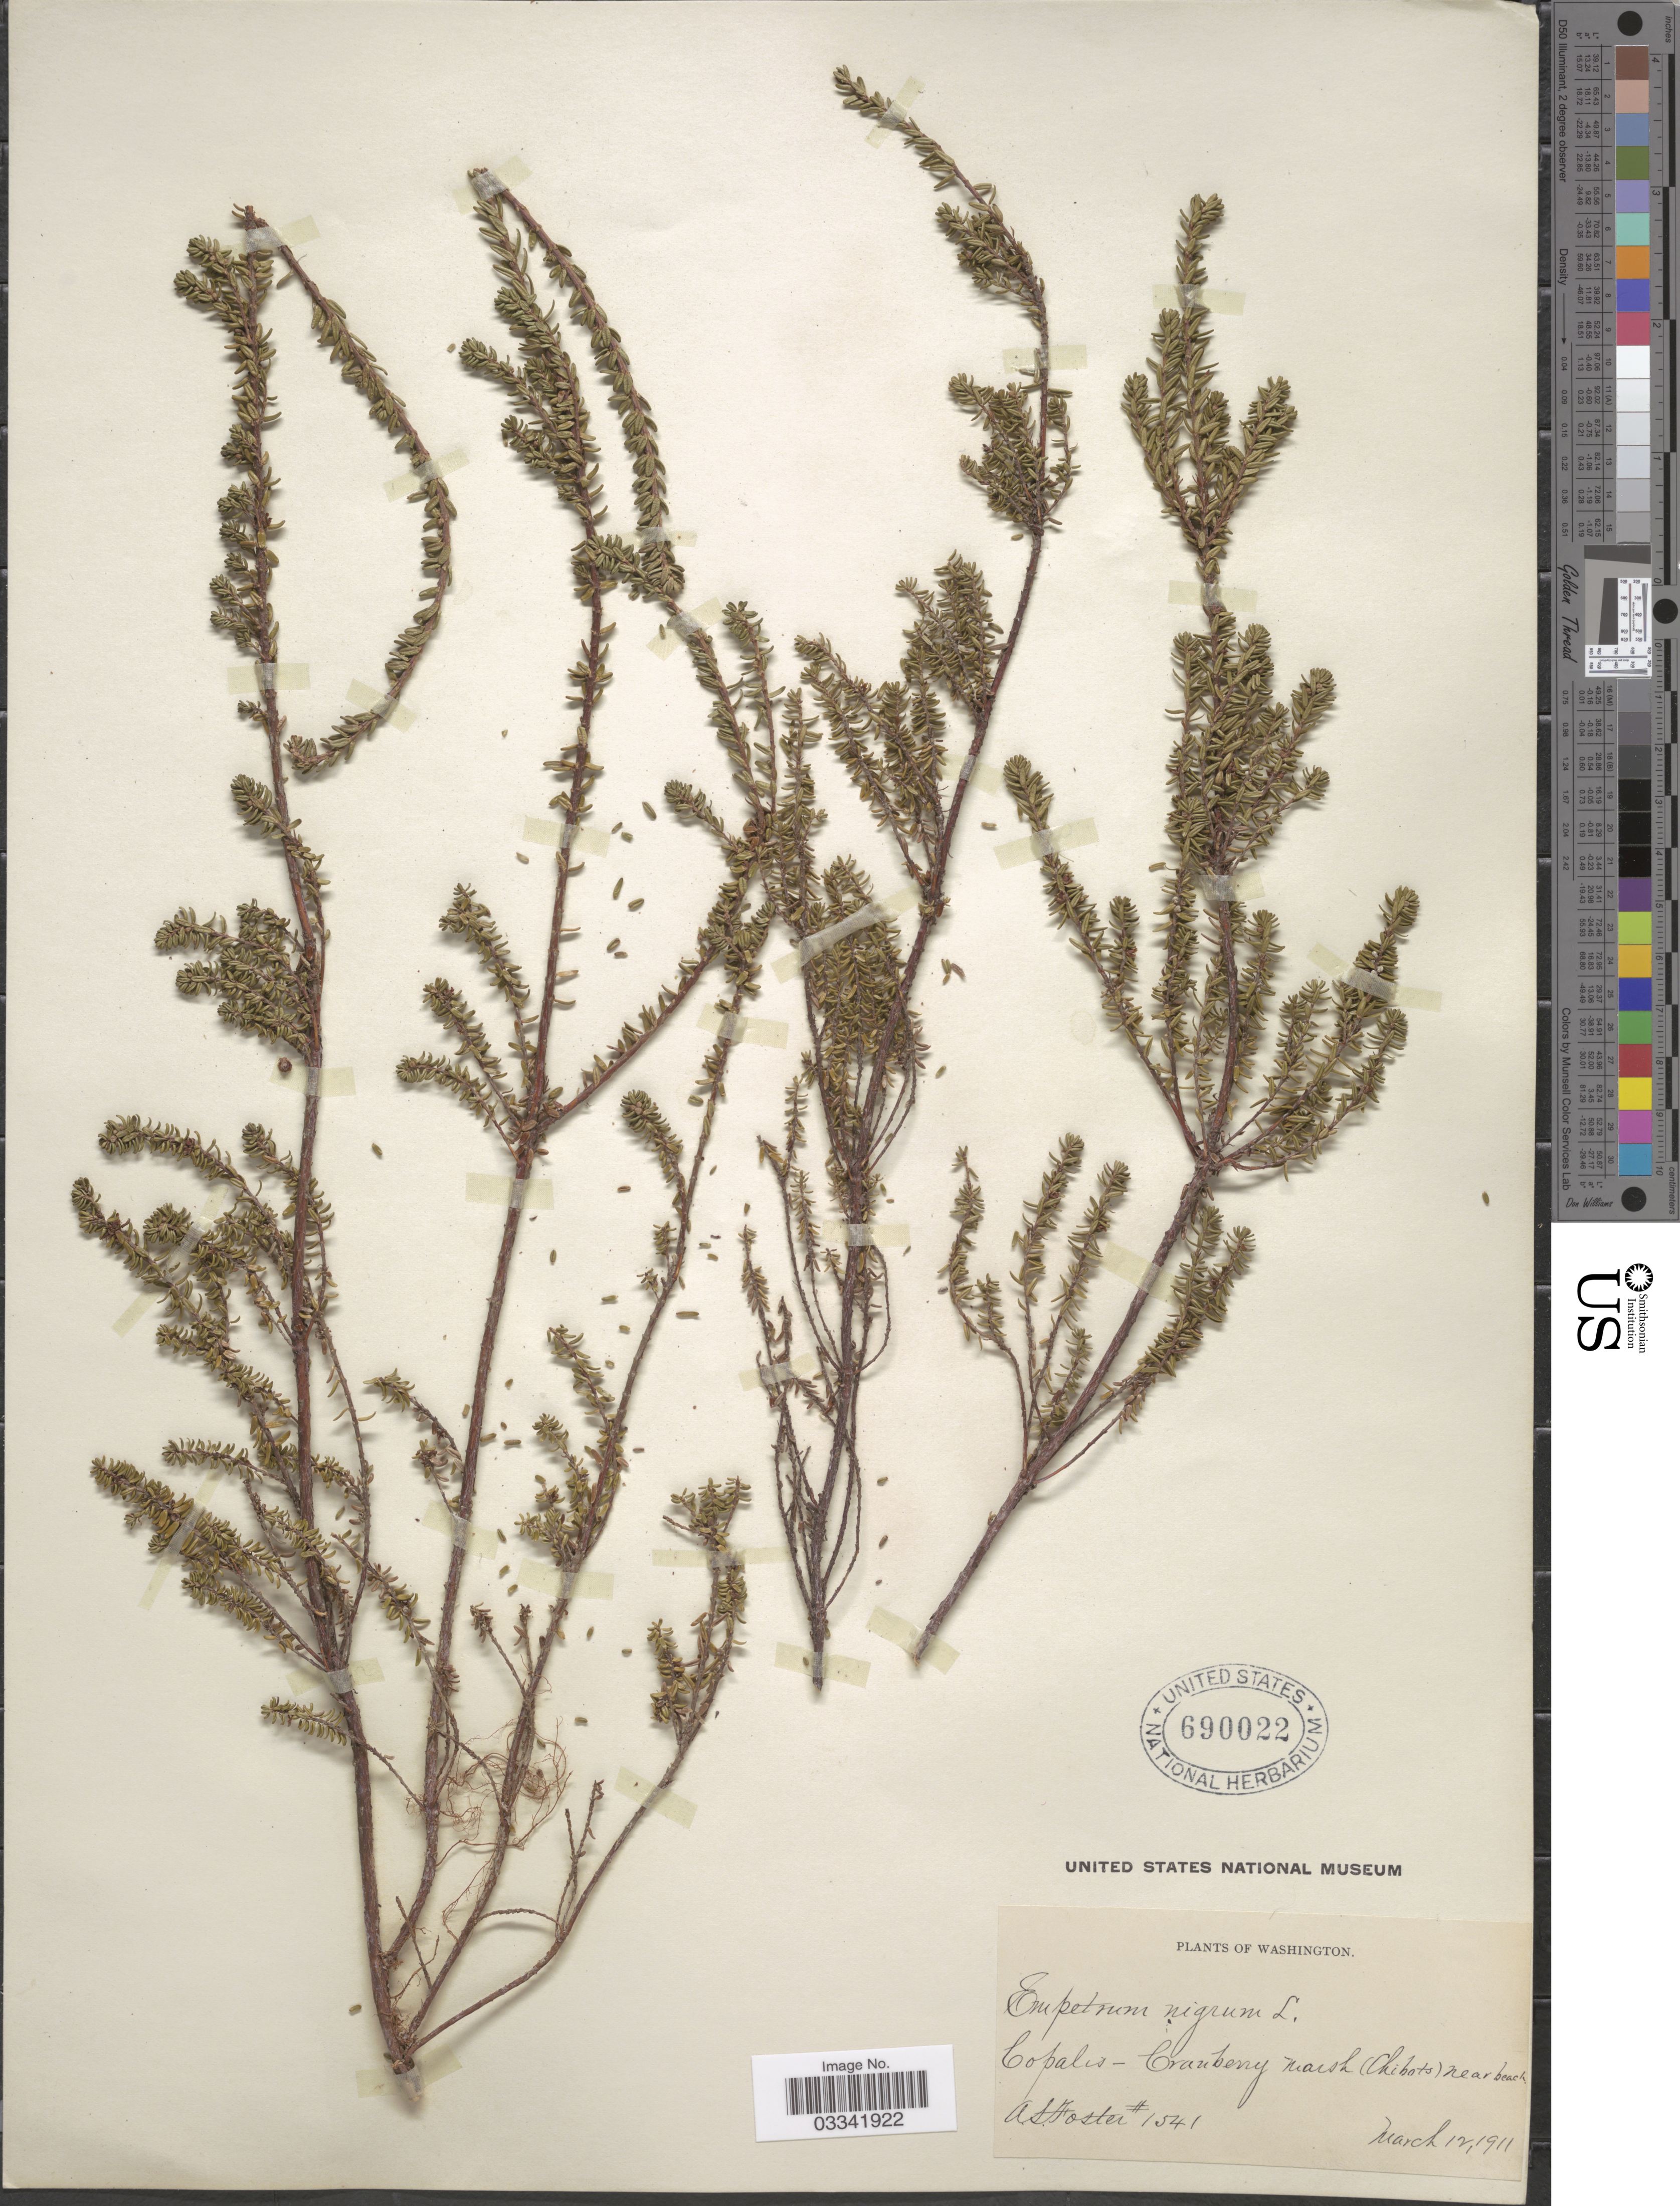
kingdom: Plantae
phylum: Tracheophyta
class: Magnoliopsida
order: Ericales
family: Ericaceae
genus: Empetrum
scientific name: Empetrum nigrum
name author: L.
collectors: A. S. Foster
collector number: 1541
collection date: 1911-03-12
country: United States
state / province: Washington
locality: Copalis - Cranberry marsh (Chibots) near beach.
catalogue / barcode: US 690022